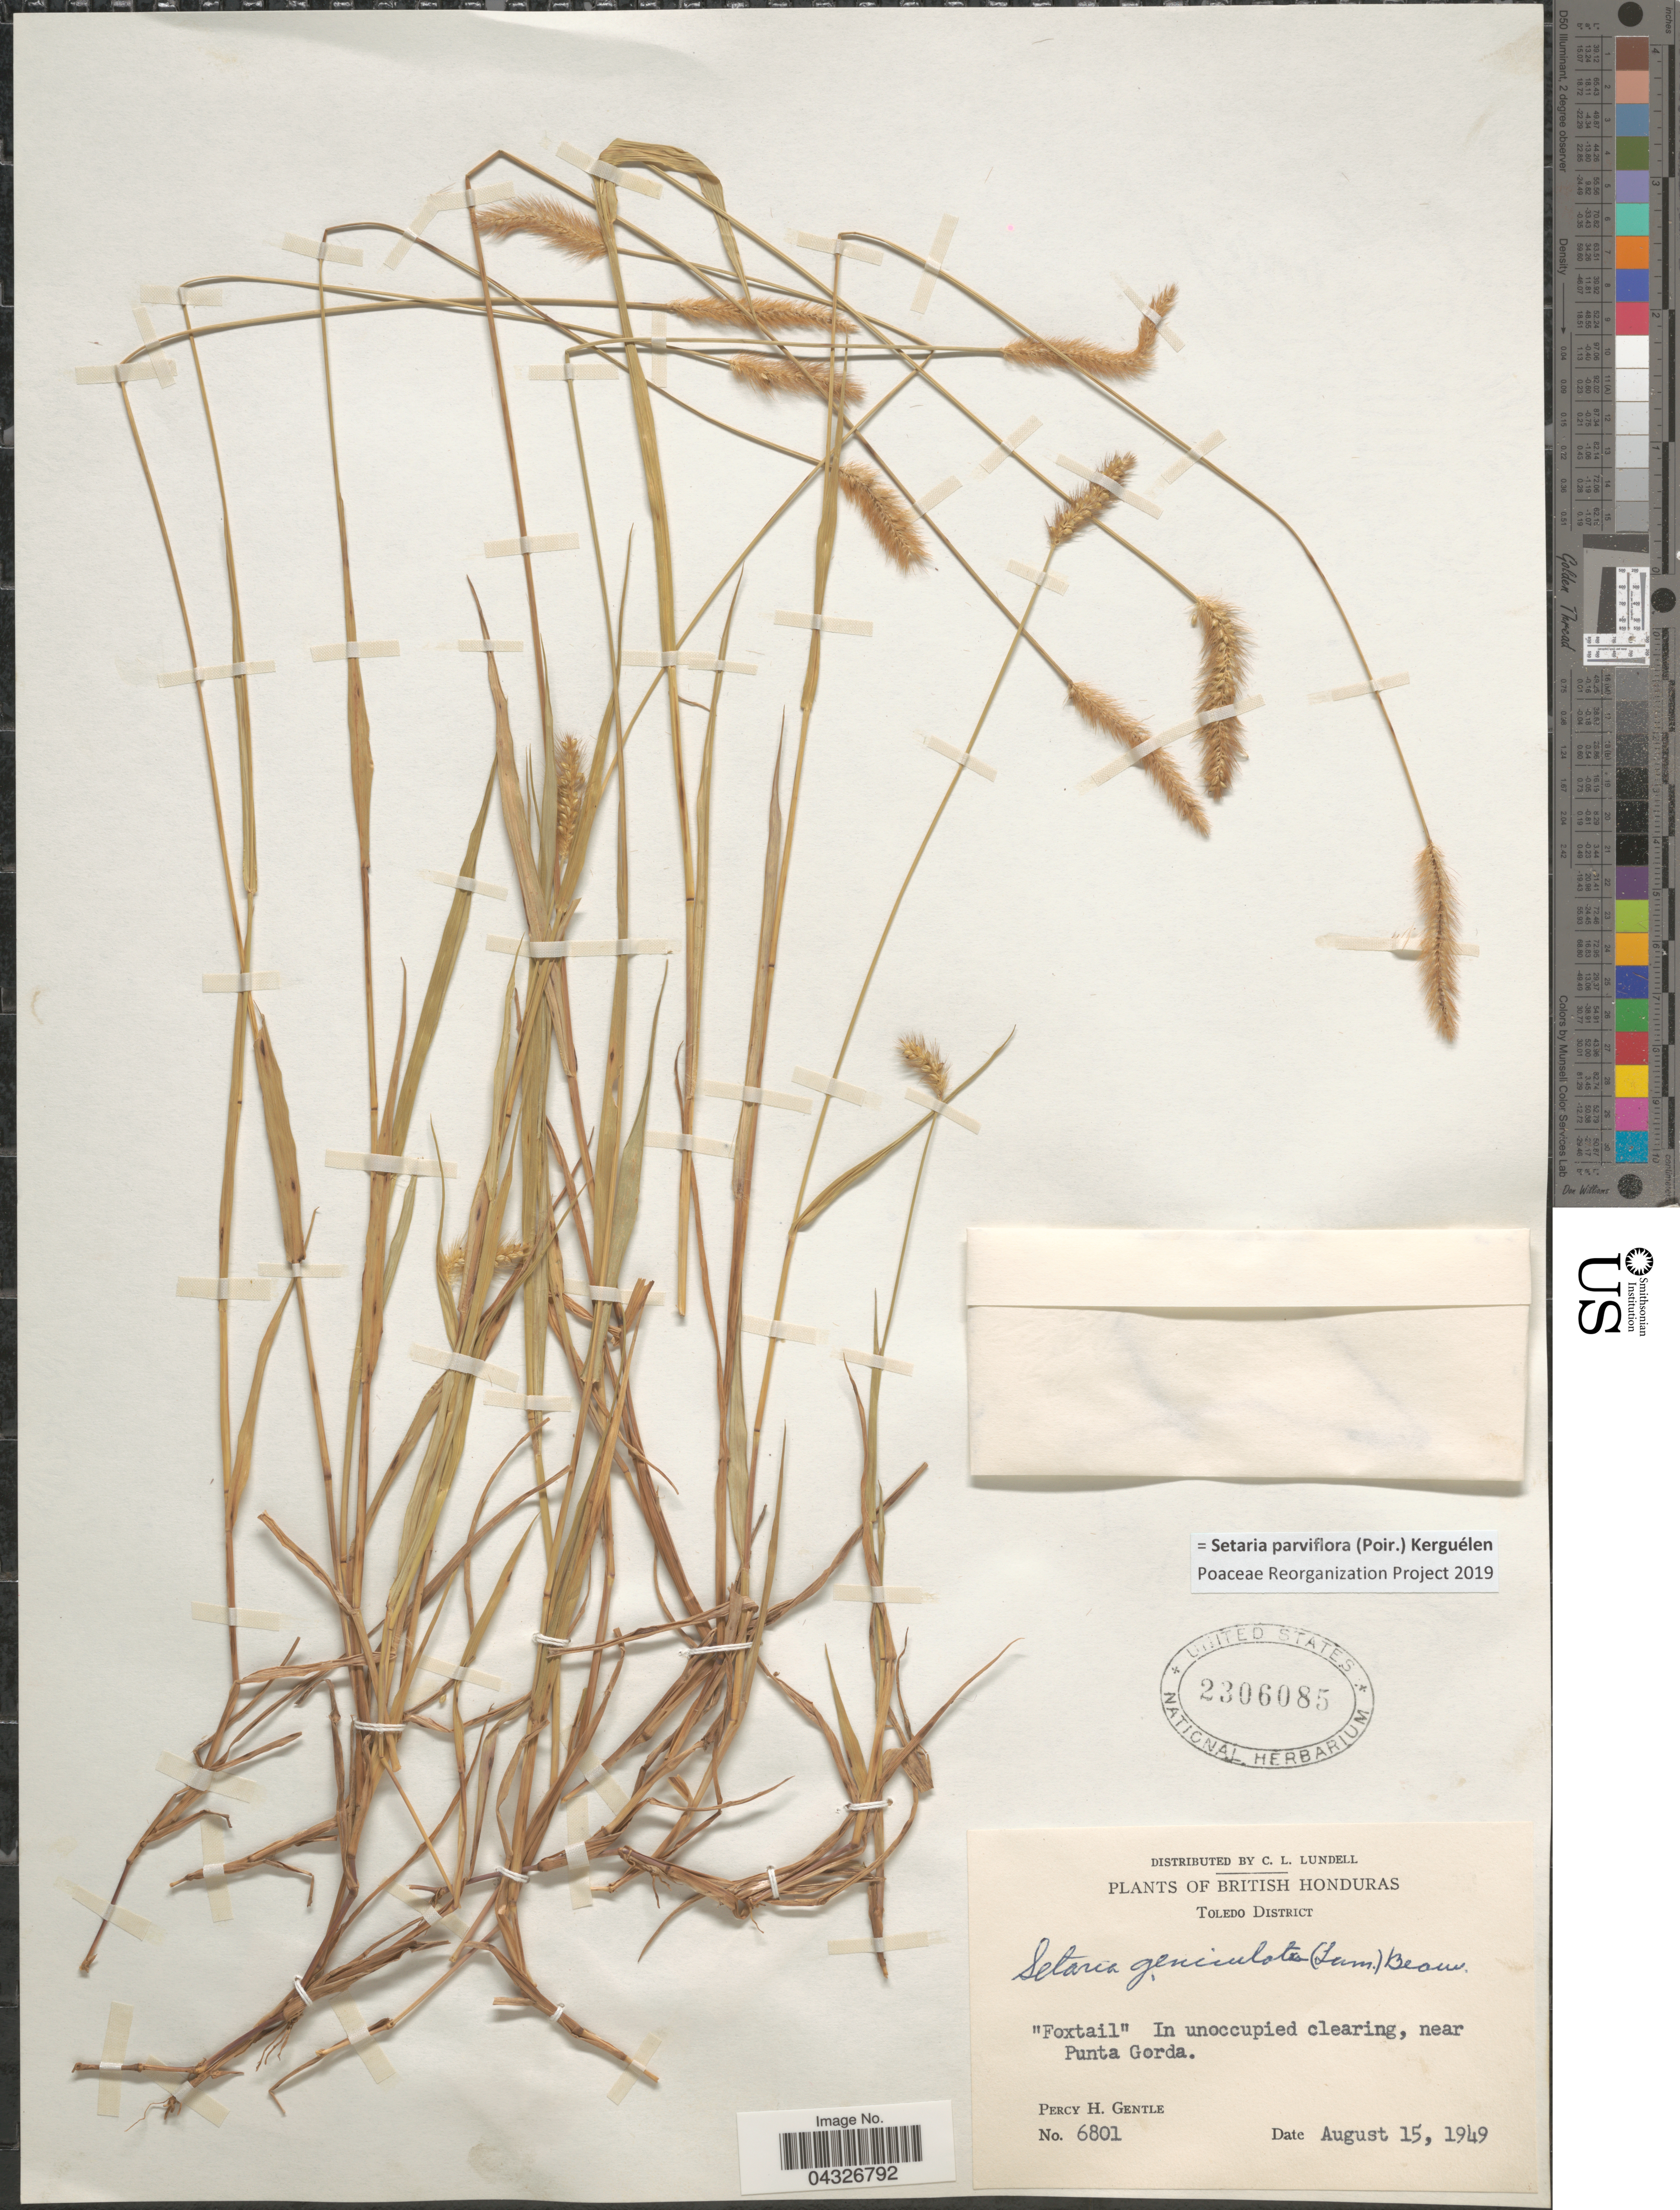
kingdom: Plantae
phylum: Tracheophyta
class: Liliopsida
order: Poales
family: Poaceae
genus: Setaria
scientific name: Setaria parviflora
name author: (Poir.) Kerguélen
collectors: P. H. Gentle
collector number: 6801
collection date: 1949-08-15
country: Belize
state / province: Toledo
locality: British Honduras. Toledo District. Near Punta Gorda.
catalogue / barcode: US 2306085